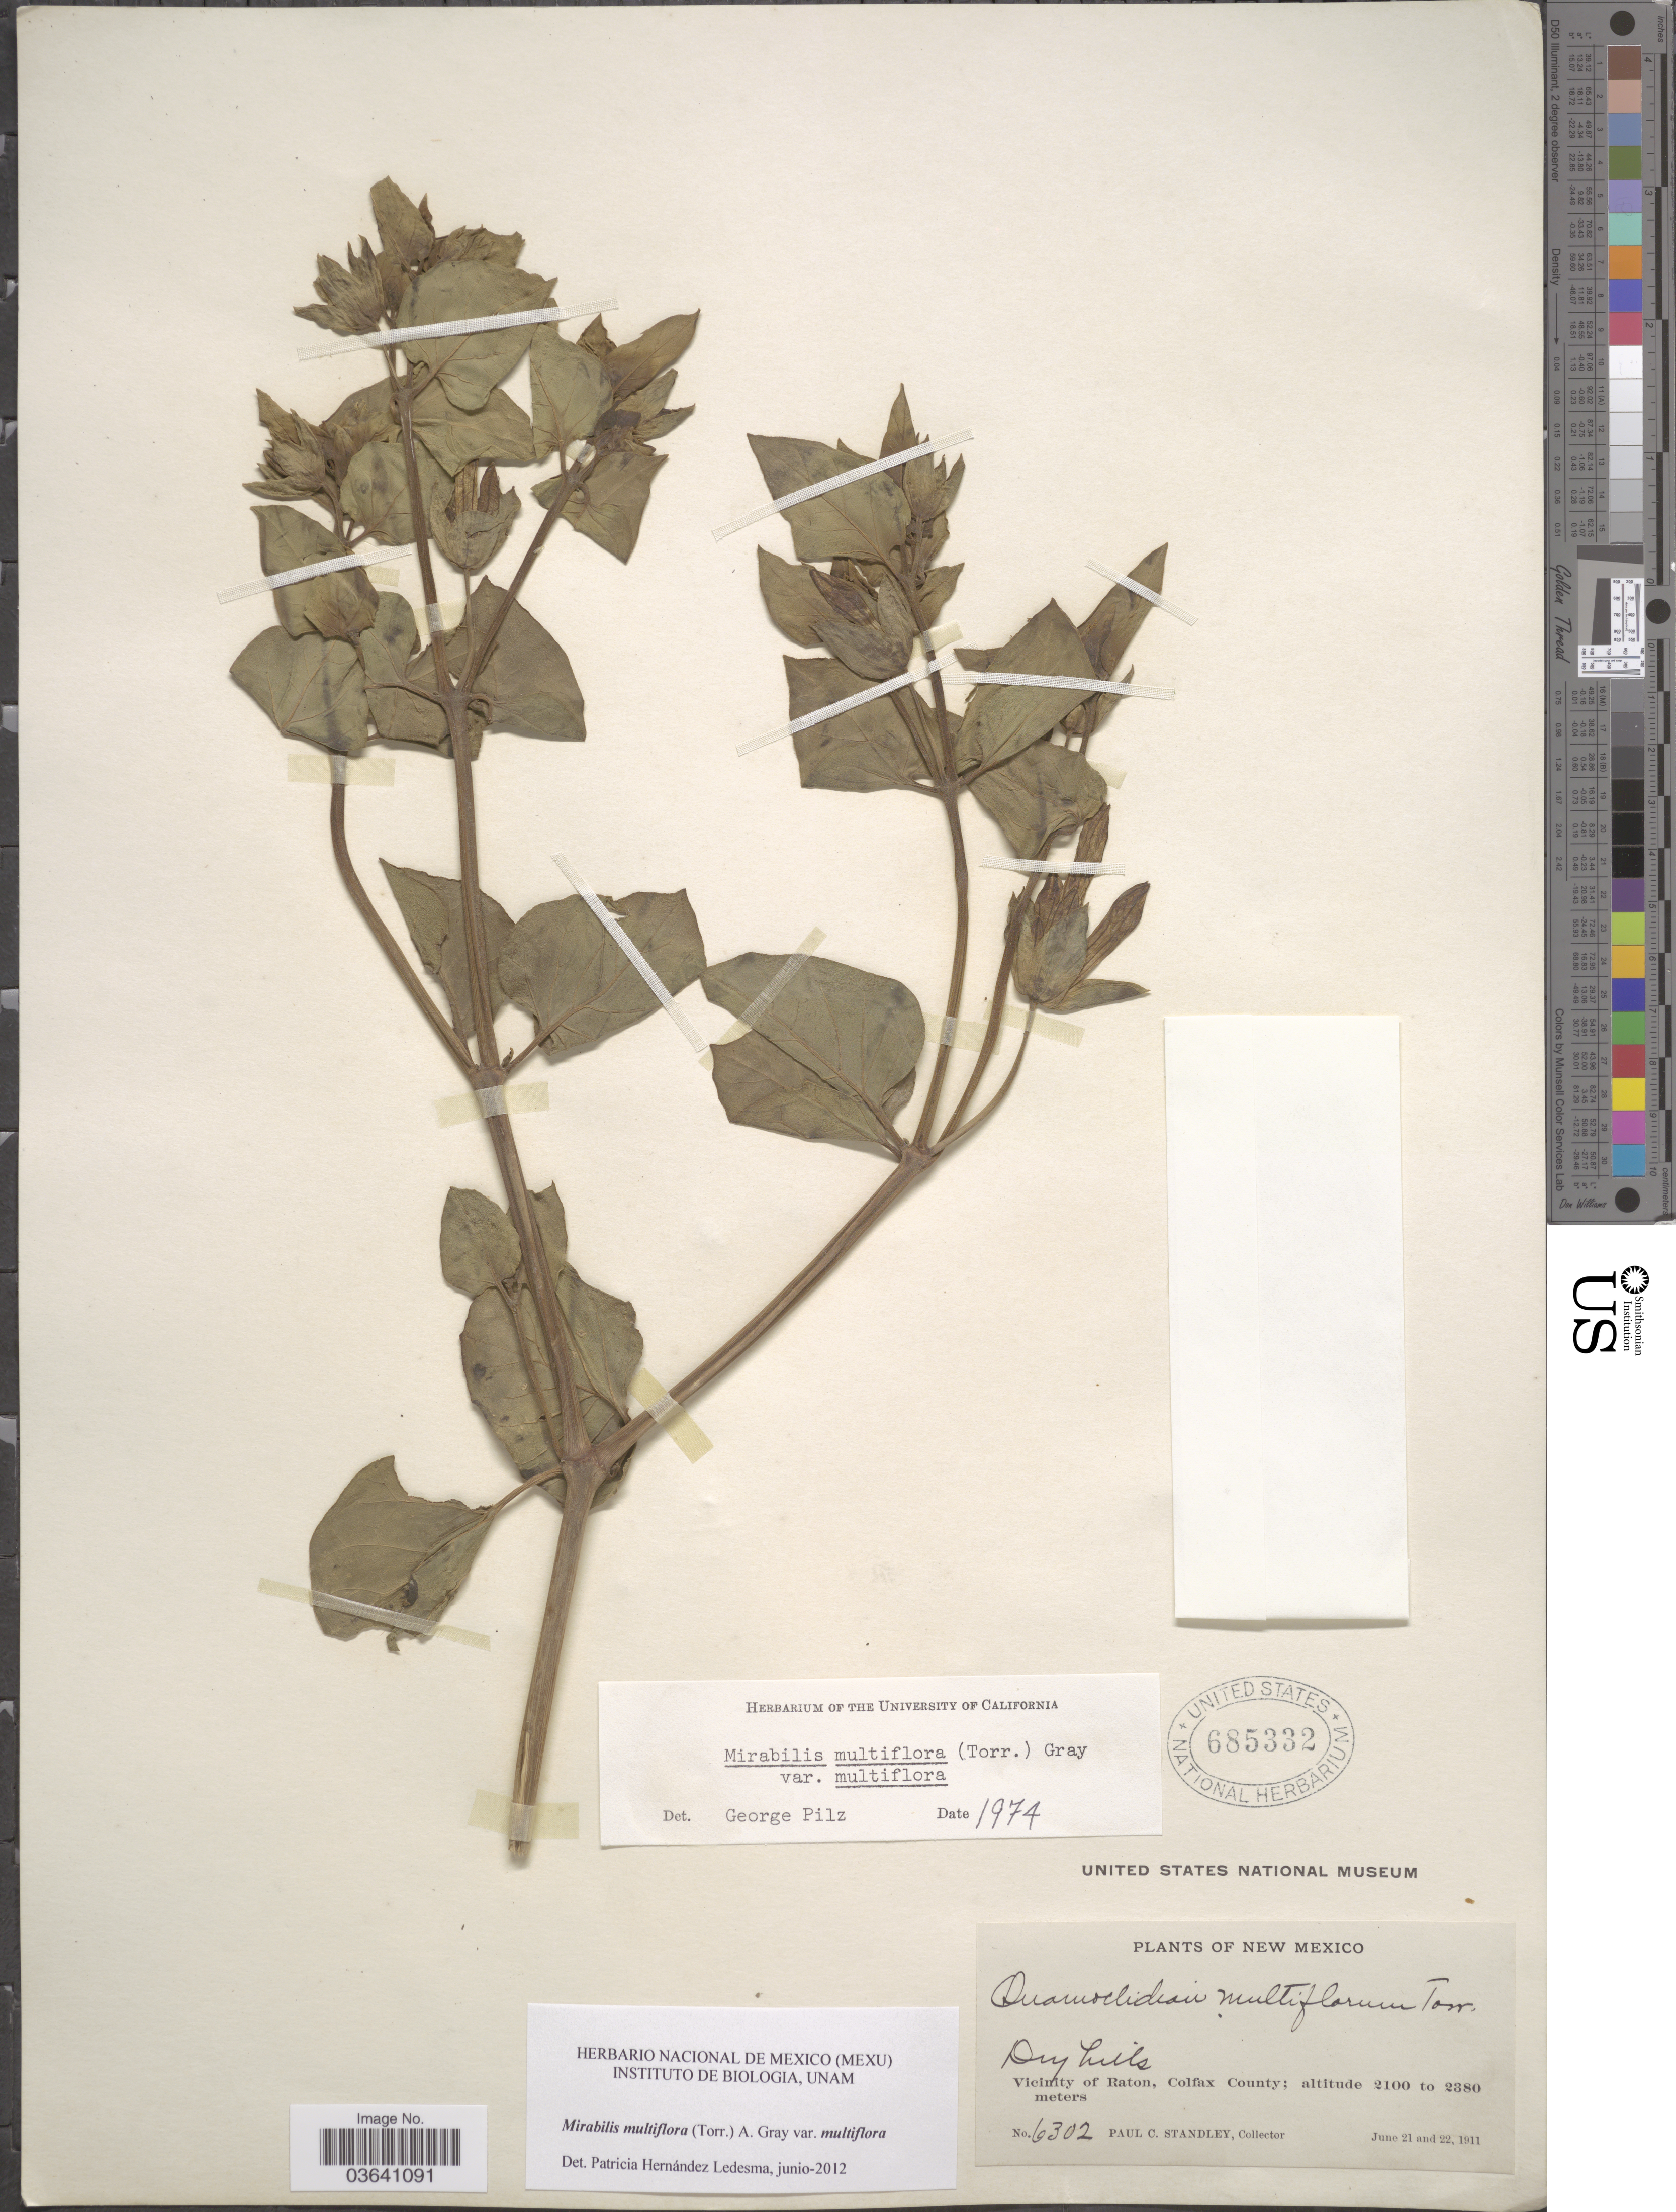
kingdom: Plantae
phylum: Tracheophyta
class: Magnoliopsida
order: Caryophyllales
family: Nyctaginaceae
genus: Mirabilis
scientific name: Mirabilis multiflora var. multiflora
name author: (Torr.) A. Gray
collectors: P. C. Standley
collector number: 6302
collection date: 1911-06-21/1911-06-22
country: United States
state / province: New Mexico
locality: Vicinity of Raton, Colfax County.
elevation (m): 2100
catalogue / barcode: US 685332